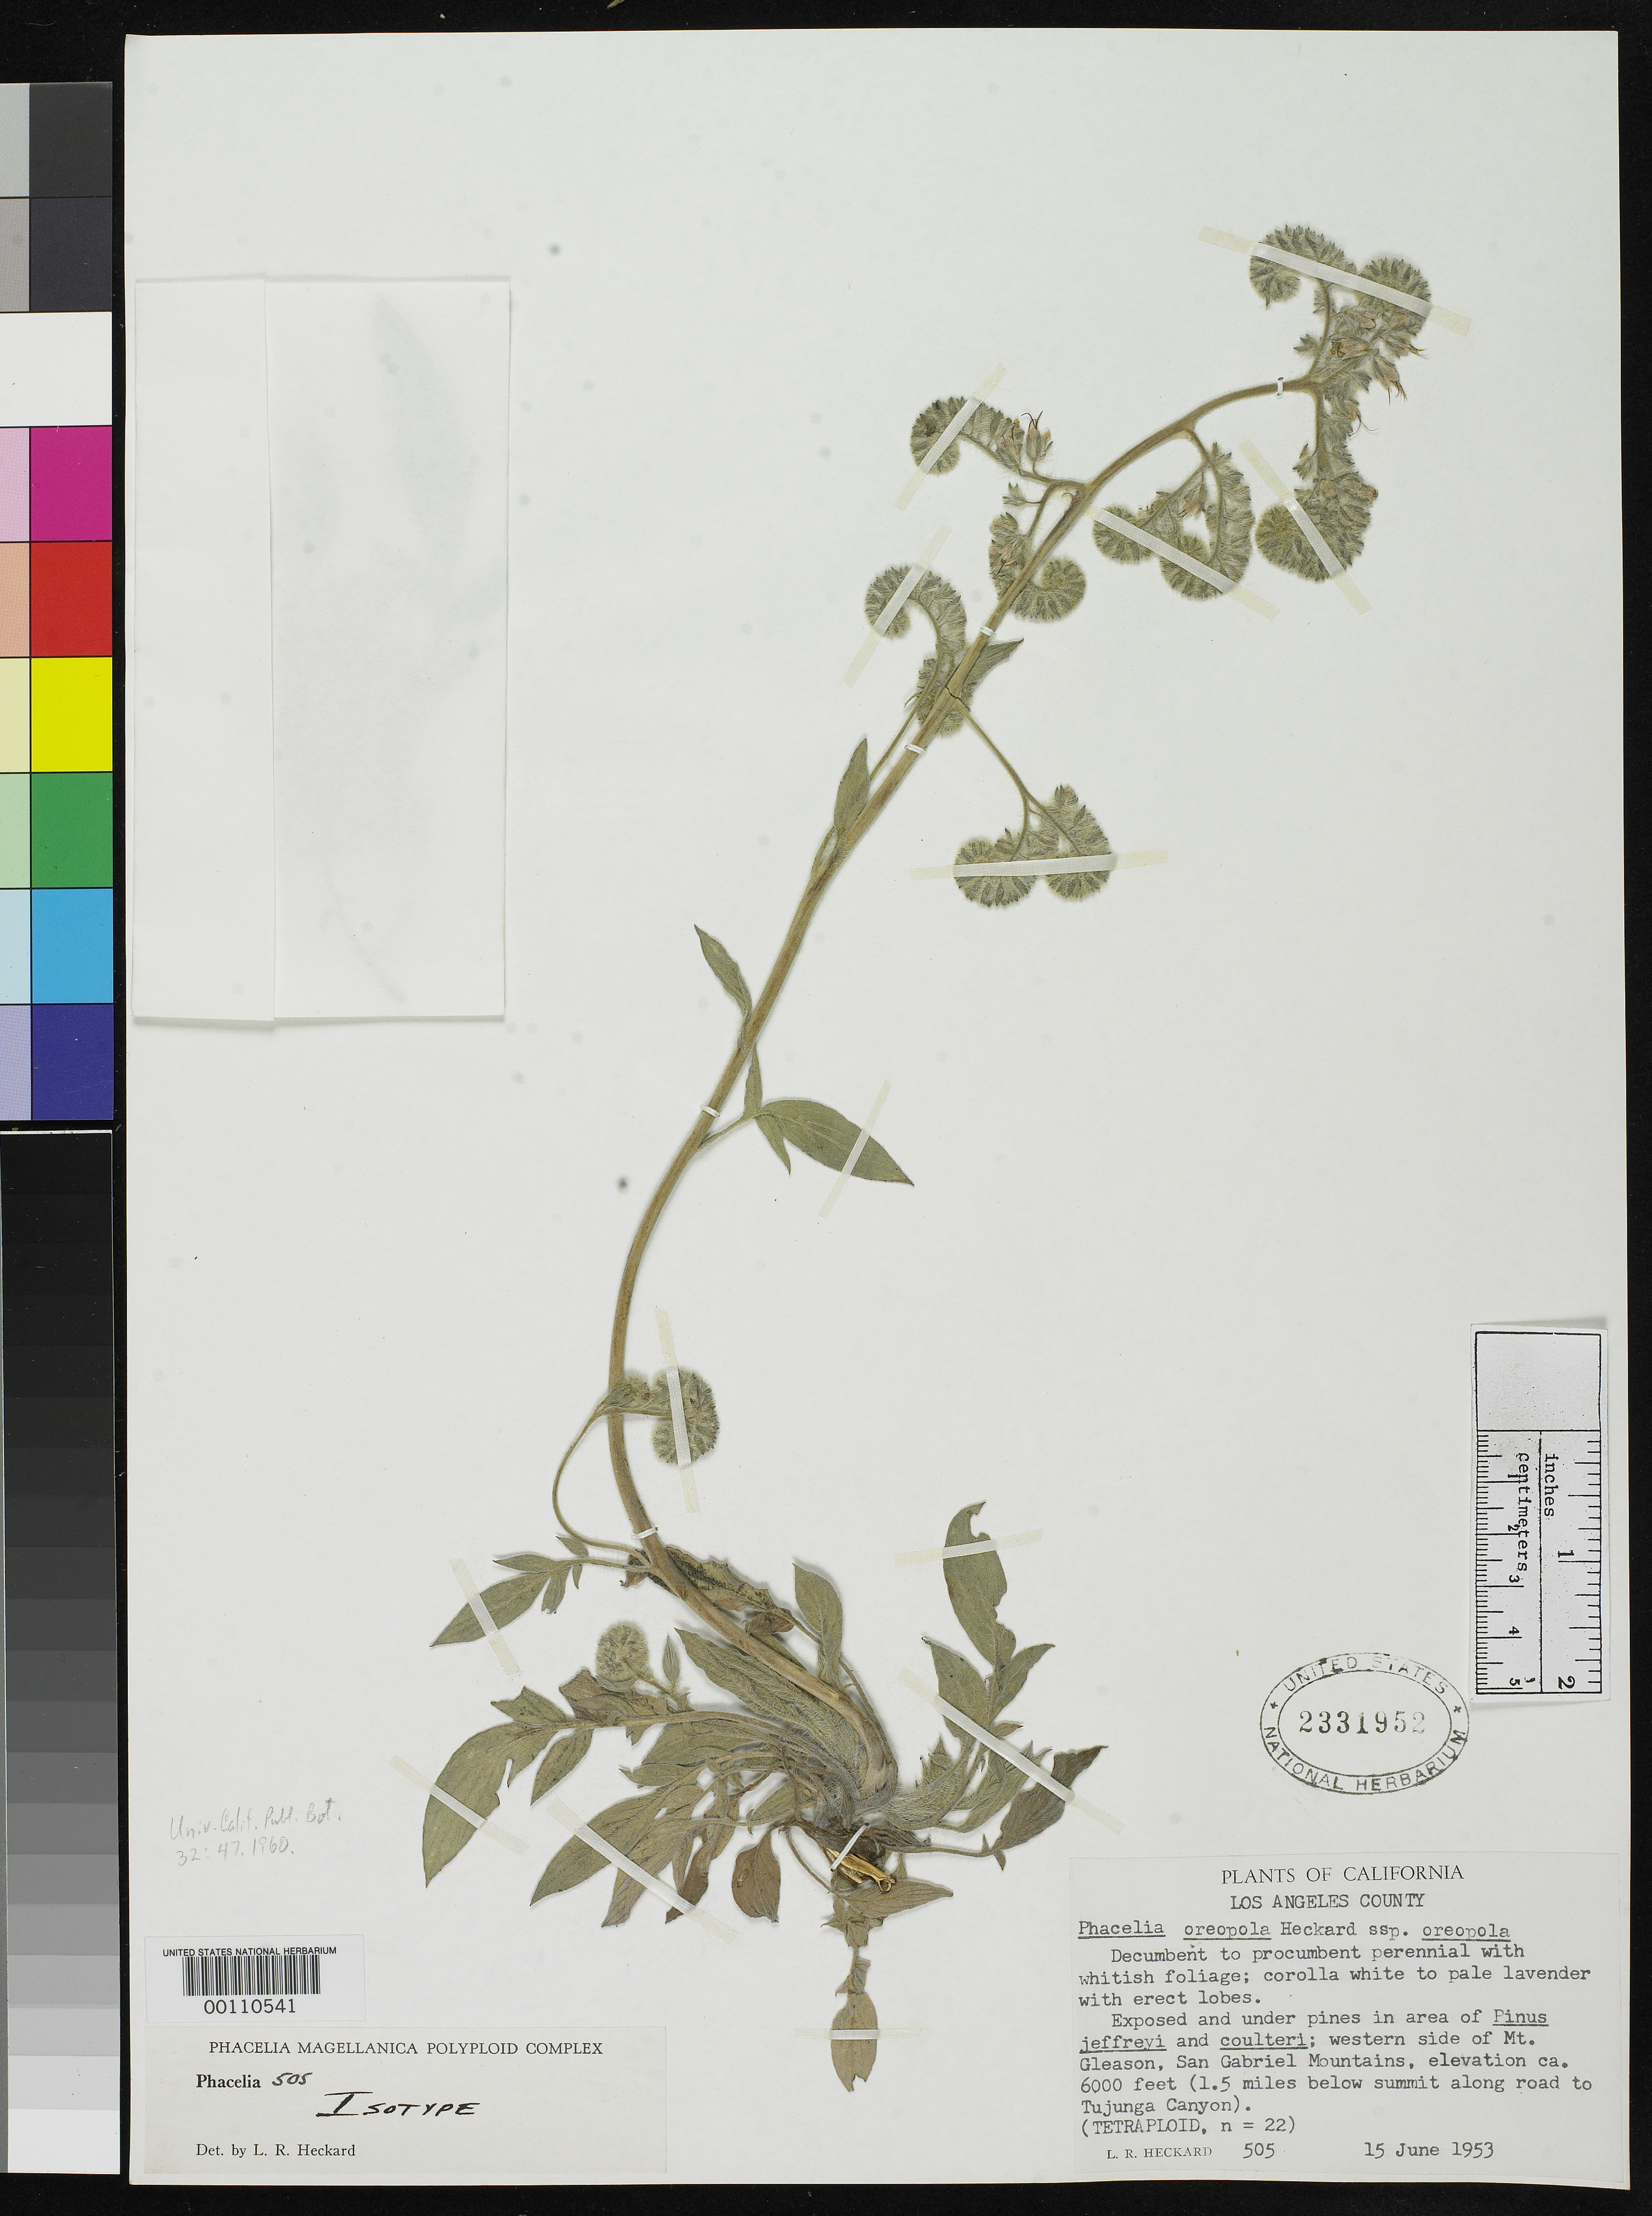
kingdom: Plantae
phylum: Tracheophyta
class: Magnoliopsida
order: Boraginales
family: Hydrophyllaceae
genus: Phacelia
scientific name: Phacelia oreopola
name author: Heckard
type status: Isotype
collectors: L. R. Heckard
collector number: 505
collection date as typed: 15 Jun 1953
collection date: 1953-06-15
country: United States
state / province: California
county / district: Los Angeles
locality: W side of Mt. Gleason, San Gabriel Mts.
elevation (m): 1829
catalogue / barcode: US 2331952